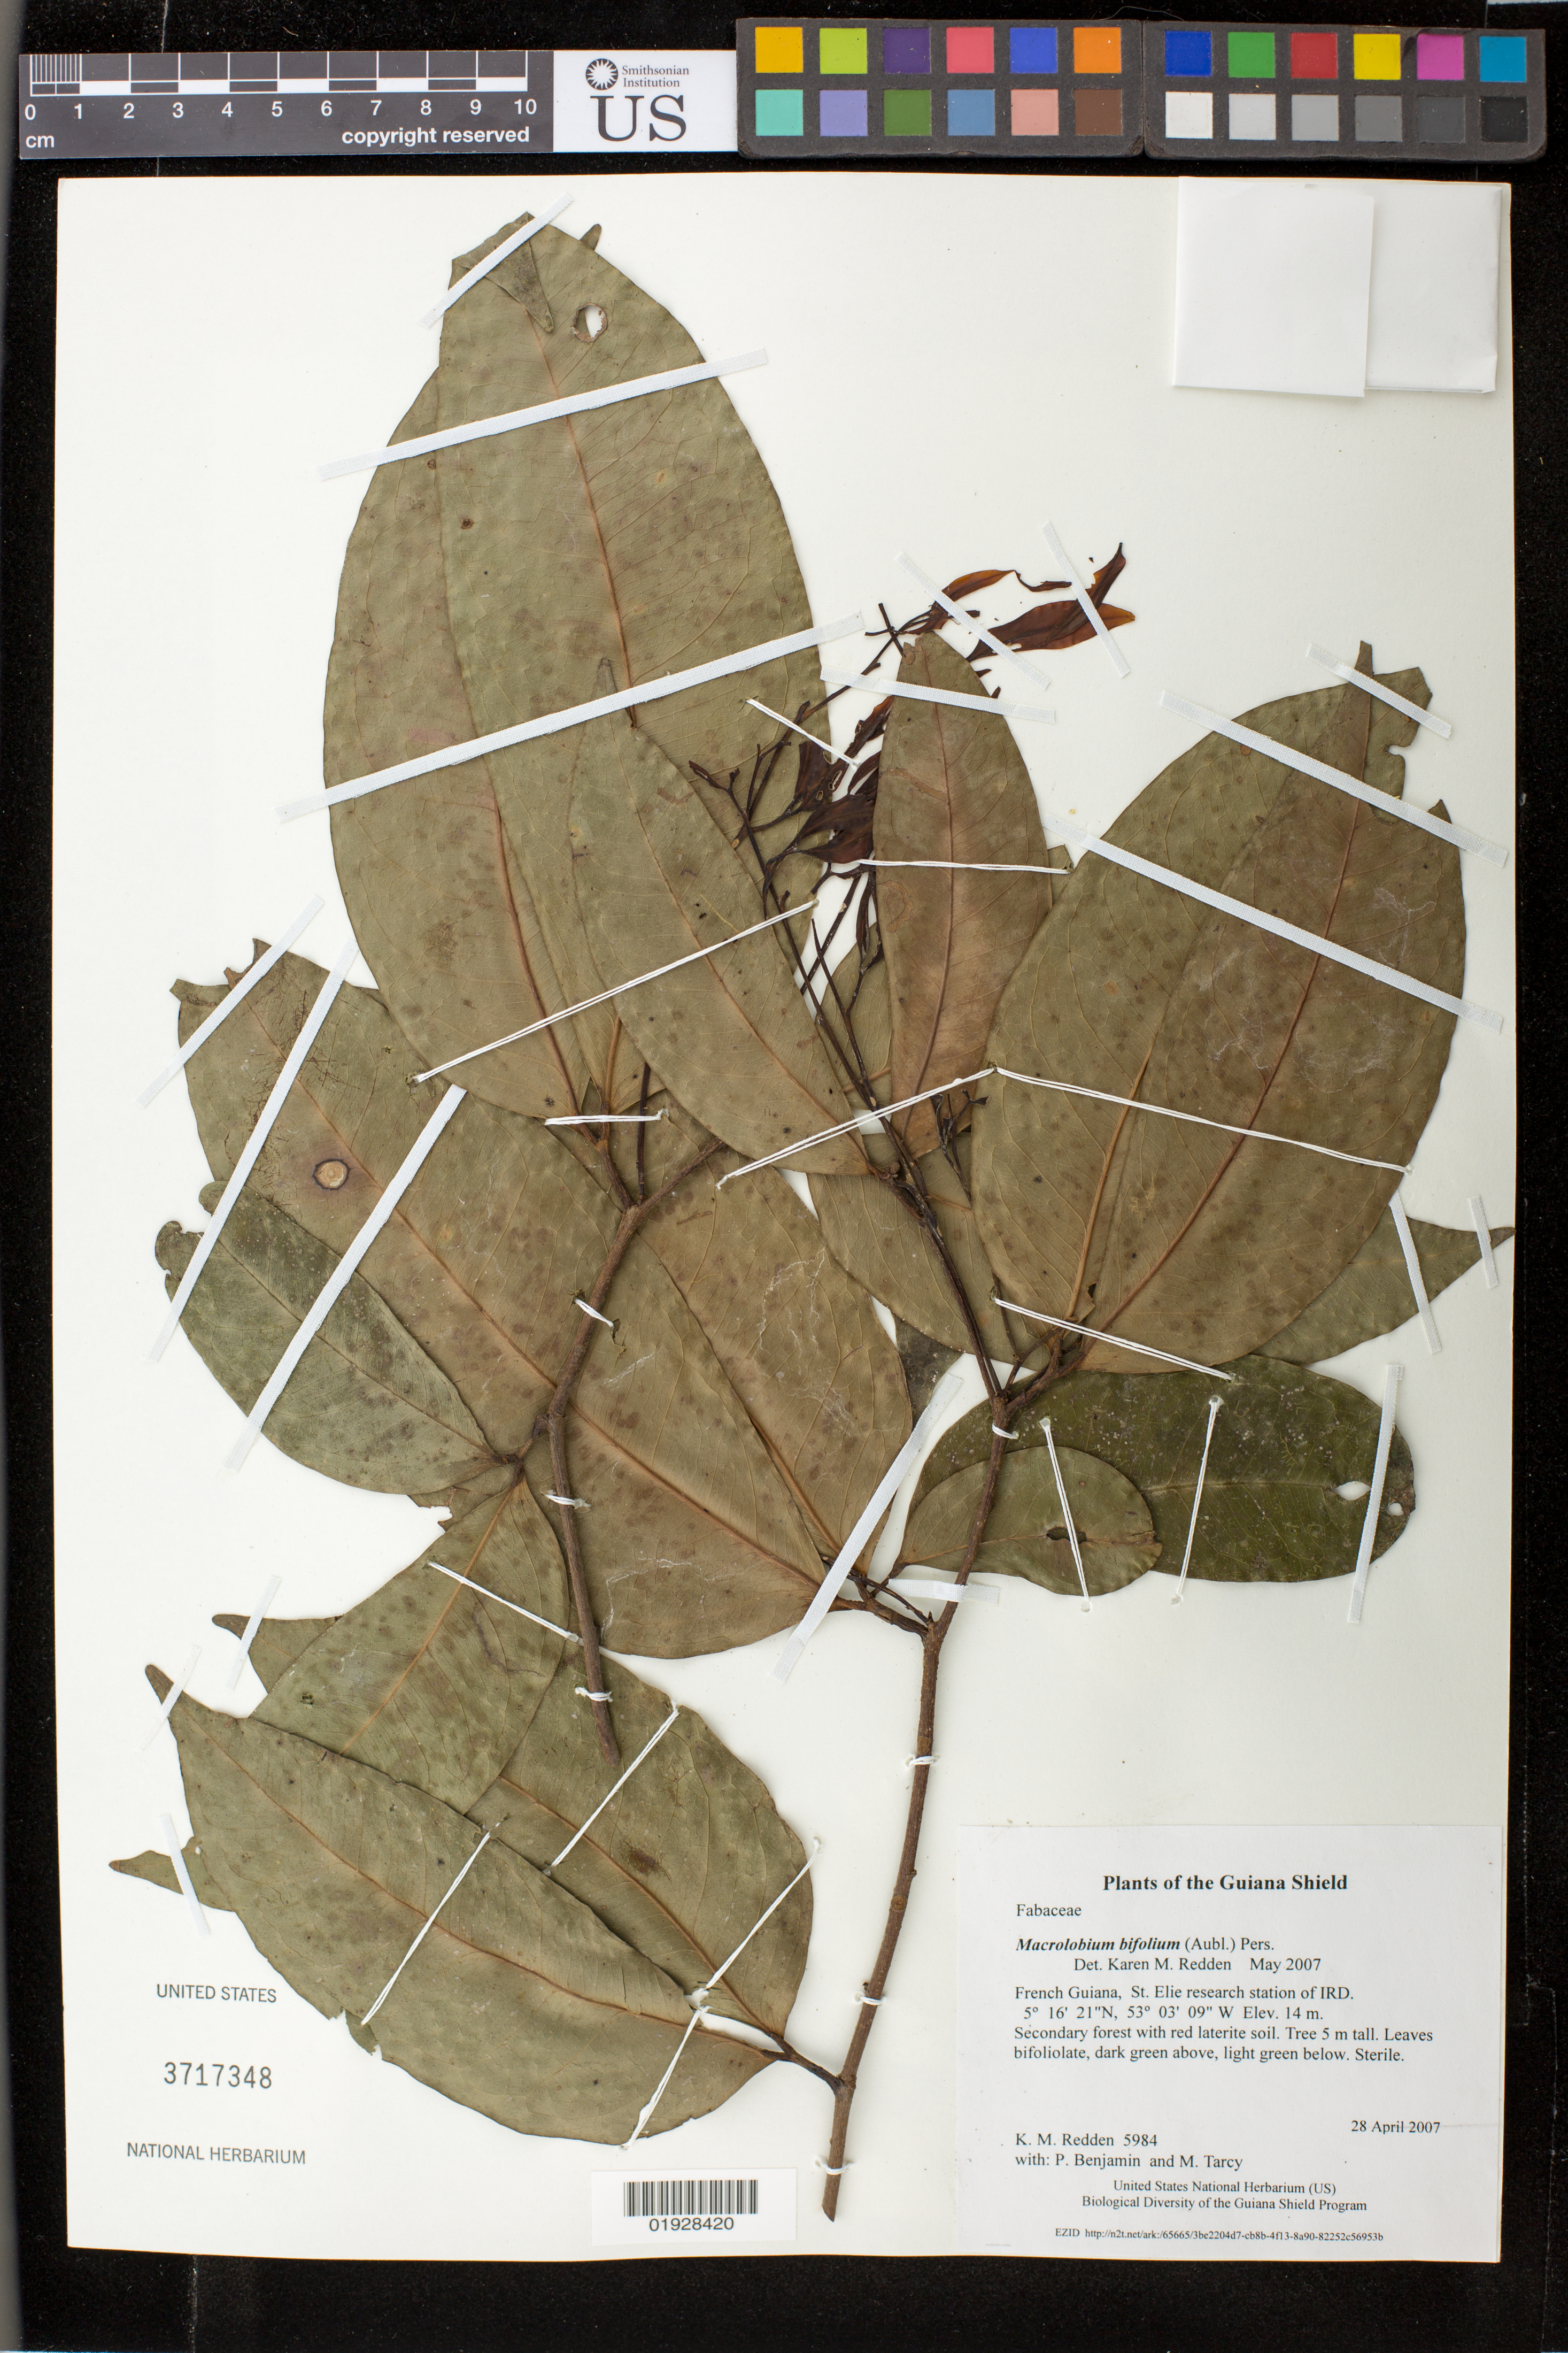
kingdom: Plantae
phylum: Tracheophyta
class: Magnoliopsida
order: Fabales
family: Fabaceae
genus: Macrolobium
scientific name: Macrolobium bifolium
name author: (Aubl.) Pers.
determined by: Redden, K. M.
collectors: K. M. Redden, P. Benjamin & M. Tarcy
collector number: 5984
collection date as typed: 28 April 2007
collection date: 2007-04-28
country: French Guiana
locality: St. Elie research station of IRD.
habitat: Secondary forest with red laterite soil.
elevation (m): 14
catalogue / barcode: US 3717348